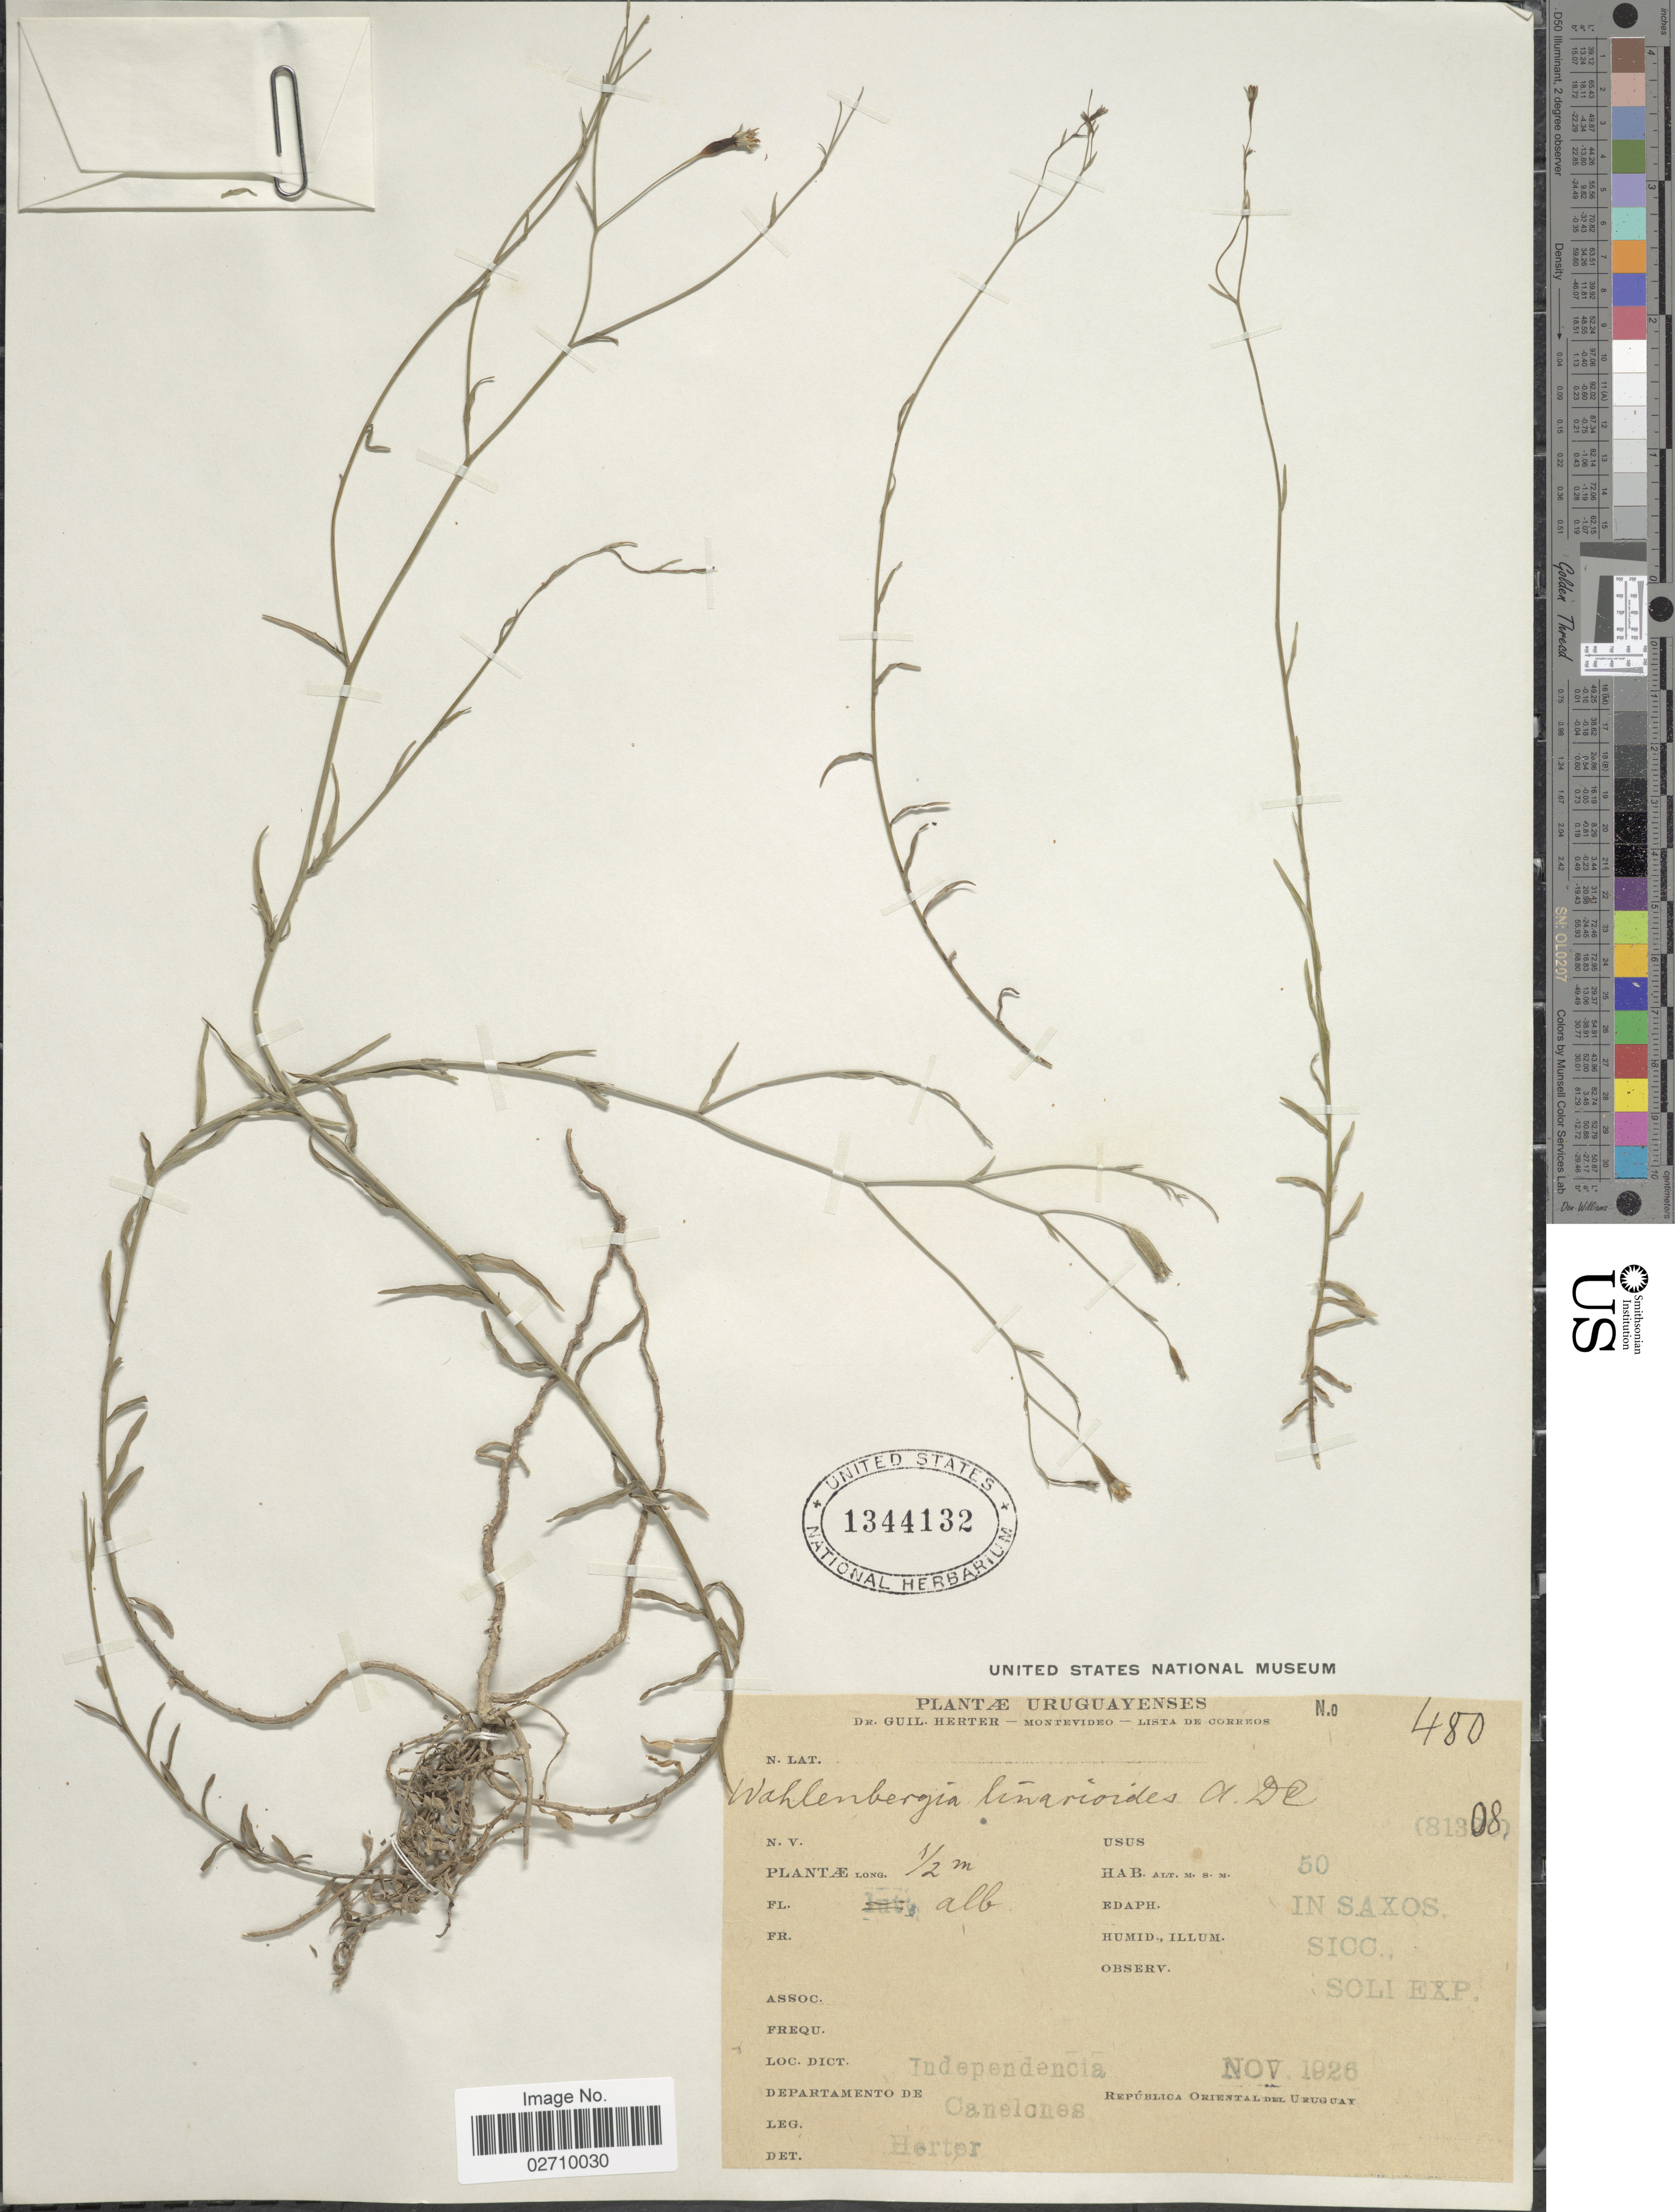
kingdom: Plantae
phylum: Tracheophyta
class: Magnoliopsida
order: Asterales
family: Campanulaceae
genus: Wahlenbergia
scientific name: Wahlenbergia linarioides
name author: (Lam.) A. DC.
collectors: G. Herter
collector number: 480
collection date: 1926-11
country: Uruguay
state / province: Canelones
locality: Independencia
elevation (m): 50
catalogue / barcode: US 1344132